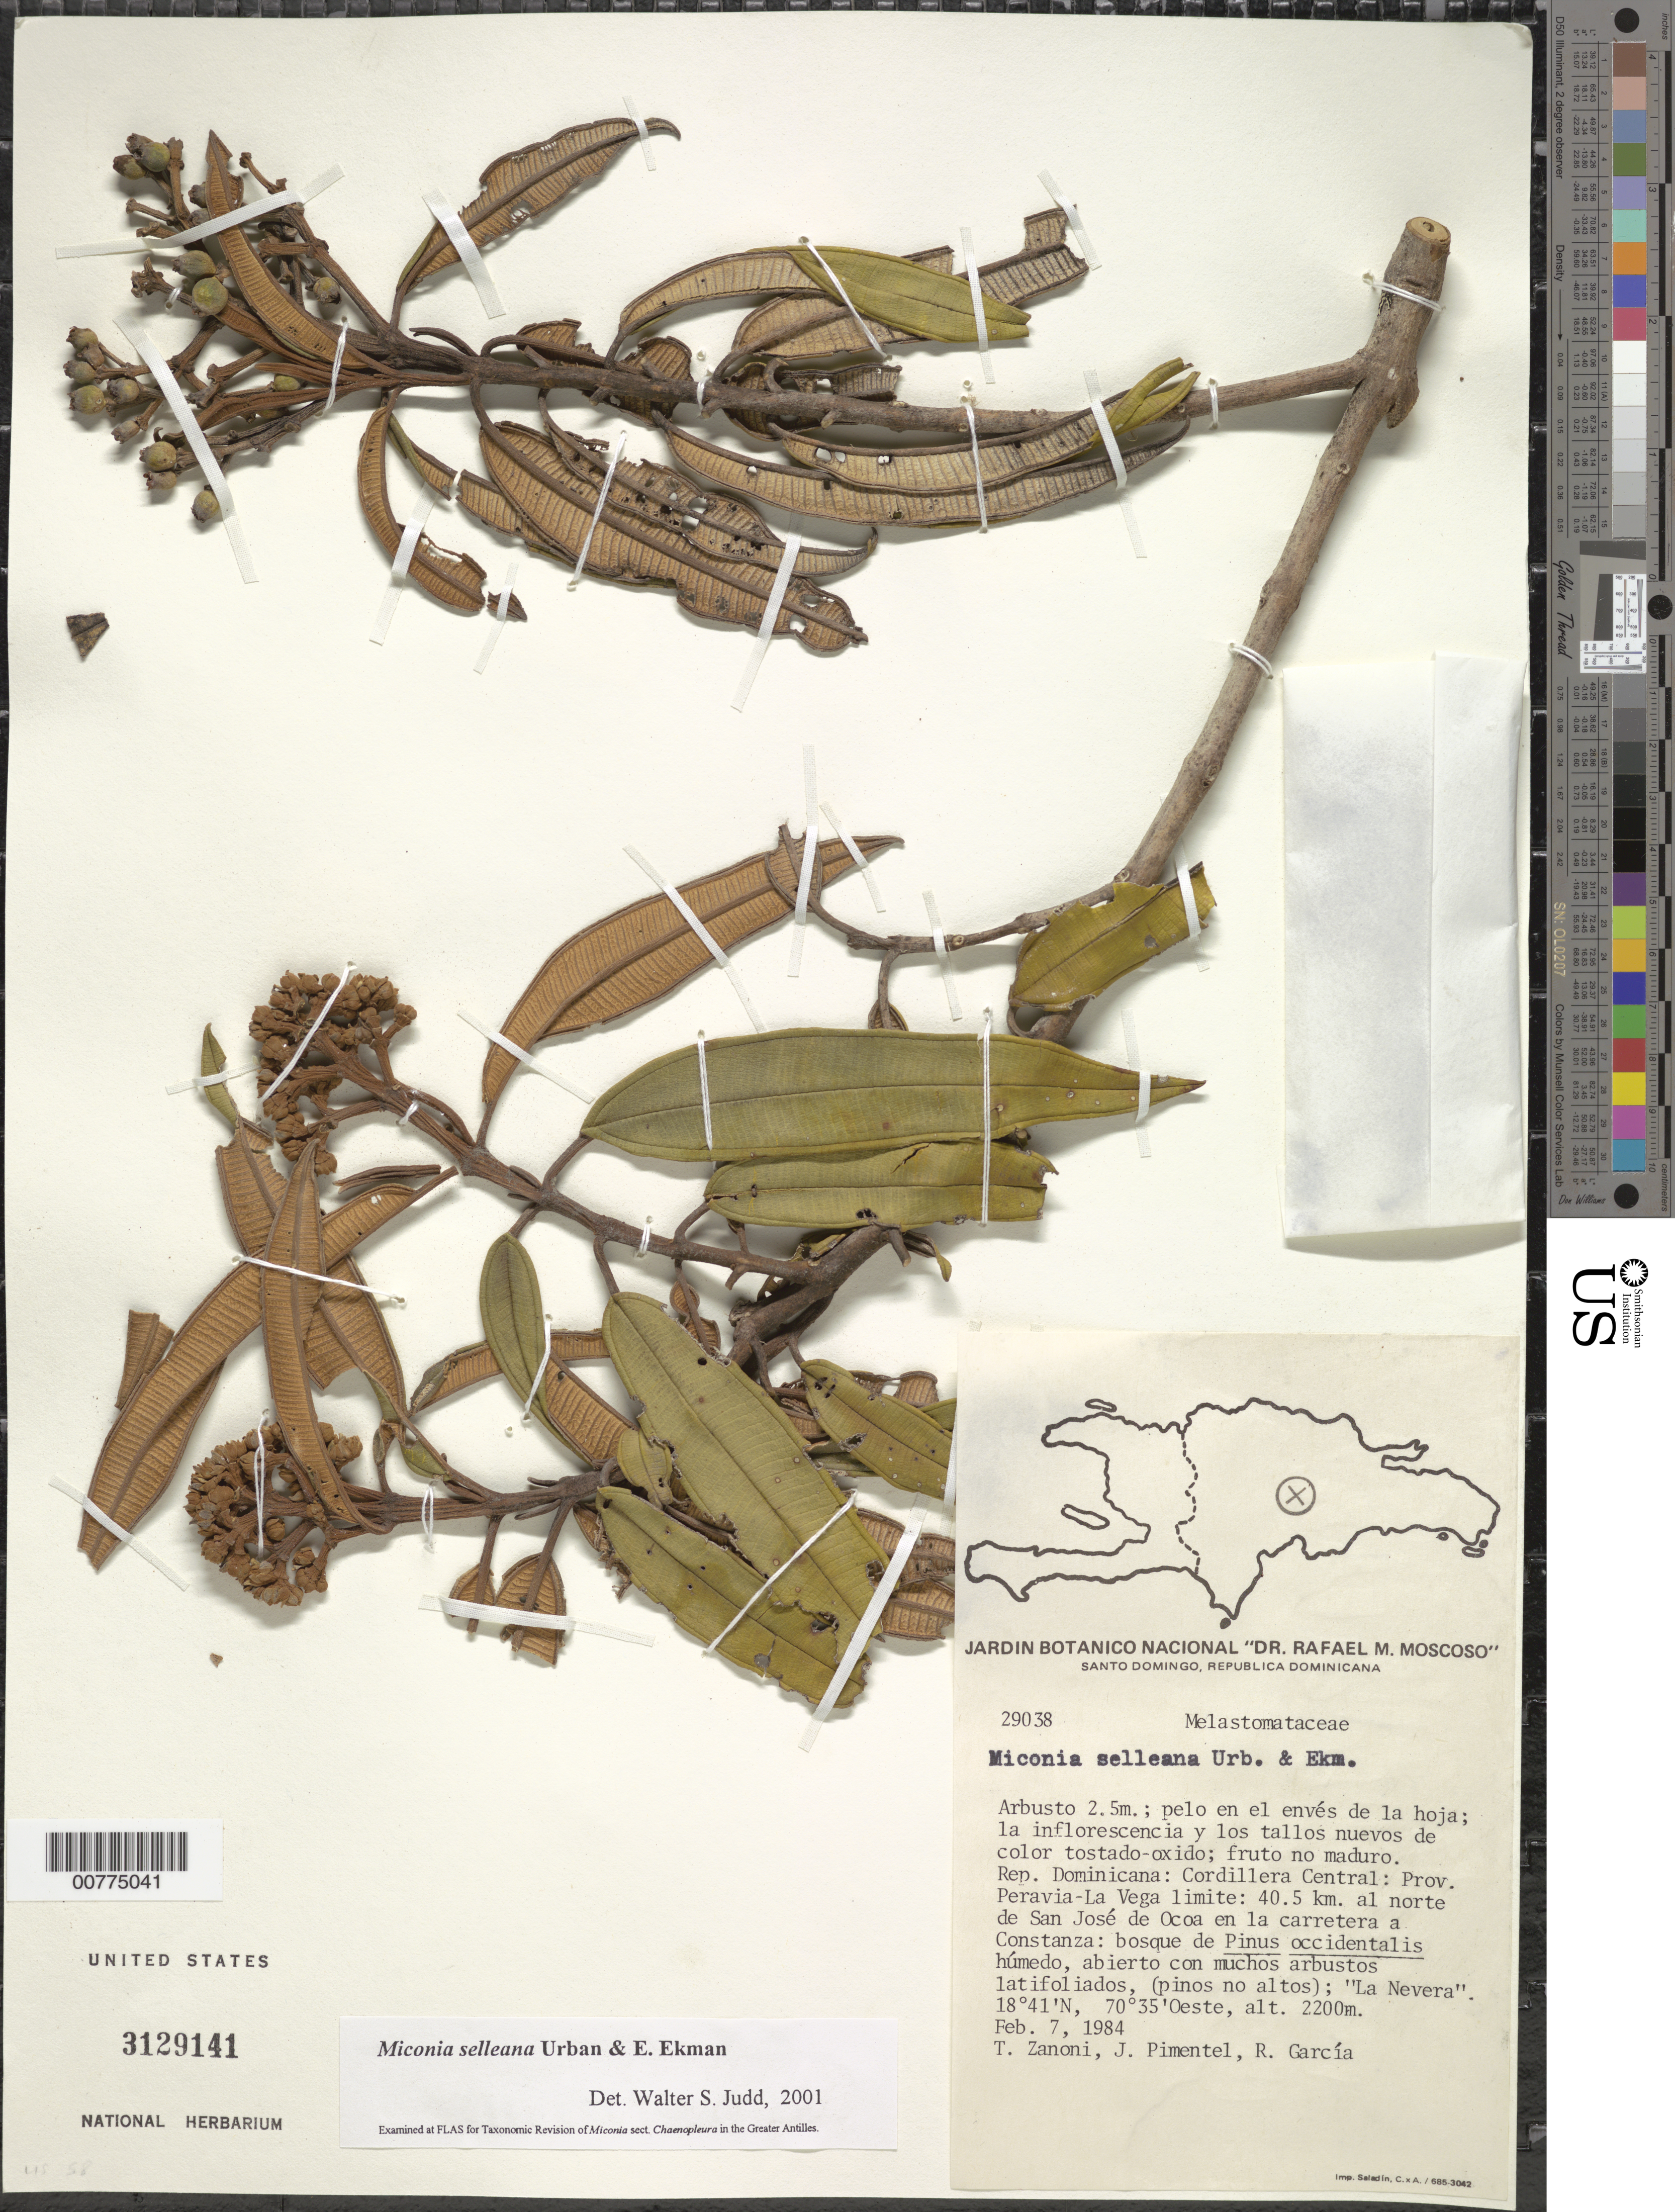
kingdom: Plantae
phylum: Tracheophyta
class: Magnoliopsida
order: Myrtales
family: Melastomataceae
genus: Miconia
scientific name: Miconia serrulata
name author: (DC.) Naudin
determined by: Judd, Walter S.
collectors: T. A. Zanoni, J. Pimentel & R. G. García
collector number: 29038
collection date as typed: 07 Feb 1984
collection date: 1984-02-07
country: Dominican Republic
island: Hispaniola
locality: Cordillera Central, limit between Peravia and La Vega provinces, 40.5 km north of San José de Ocoa, in road to Constanza, "La Nevera".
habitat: Pinus occidentalis forest, humid, open with broadleaf shrubs, not too high pines.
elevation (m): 2200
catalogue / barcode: US 3129141